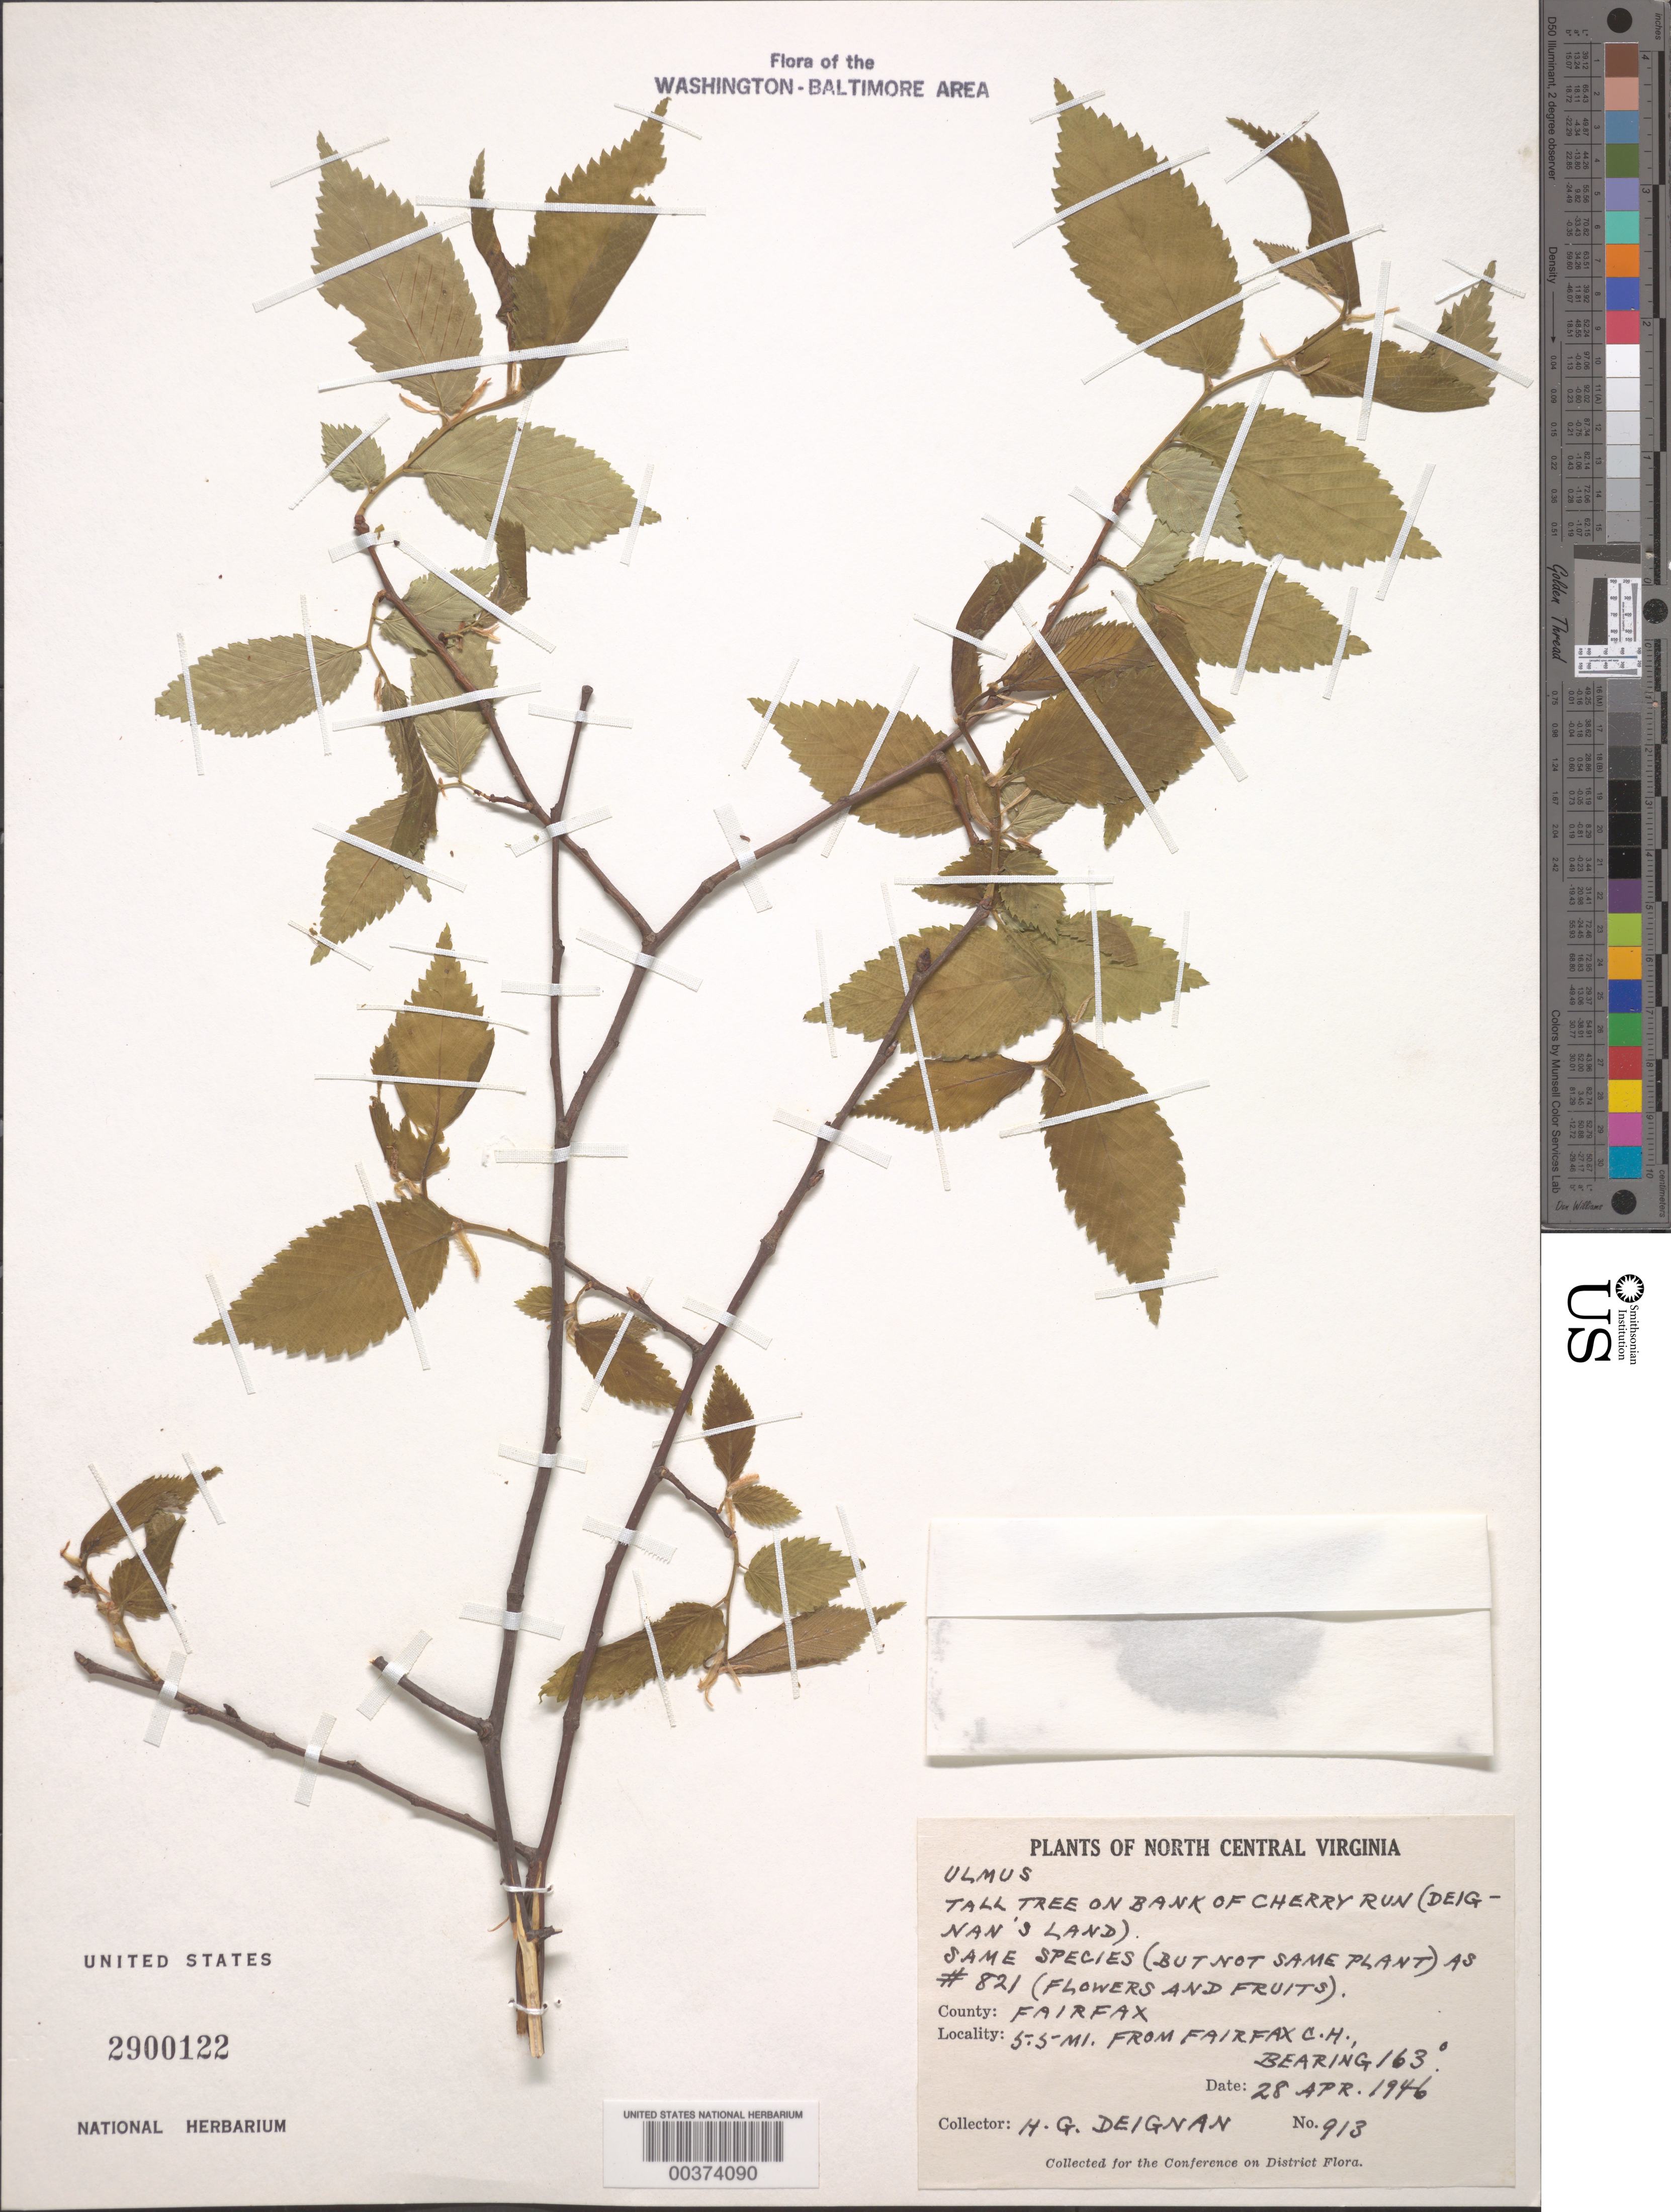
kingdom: Plantae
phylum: Tracheophyta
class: Magnoliopsida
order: Rosales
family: Ulmaceae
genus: Ulmus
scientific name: Ulmus americana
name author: L.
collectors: H. Deignan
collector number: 913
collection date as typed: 28 Apr 1946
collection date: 1946-04-28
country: United States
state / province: Virginia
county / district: Fairfax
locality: Cherry Run, Deignan Land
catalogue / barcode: US 2900122